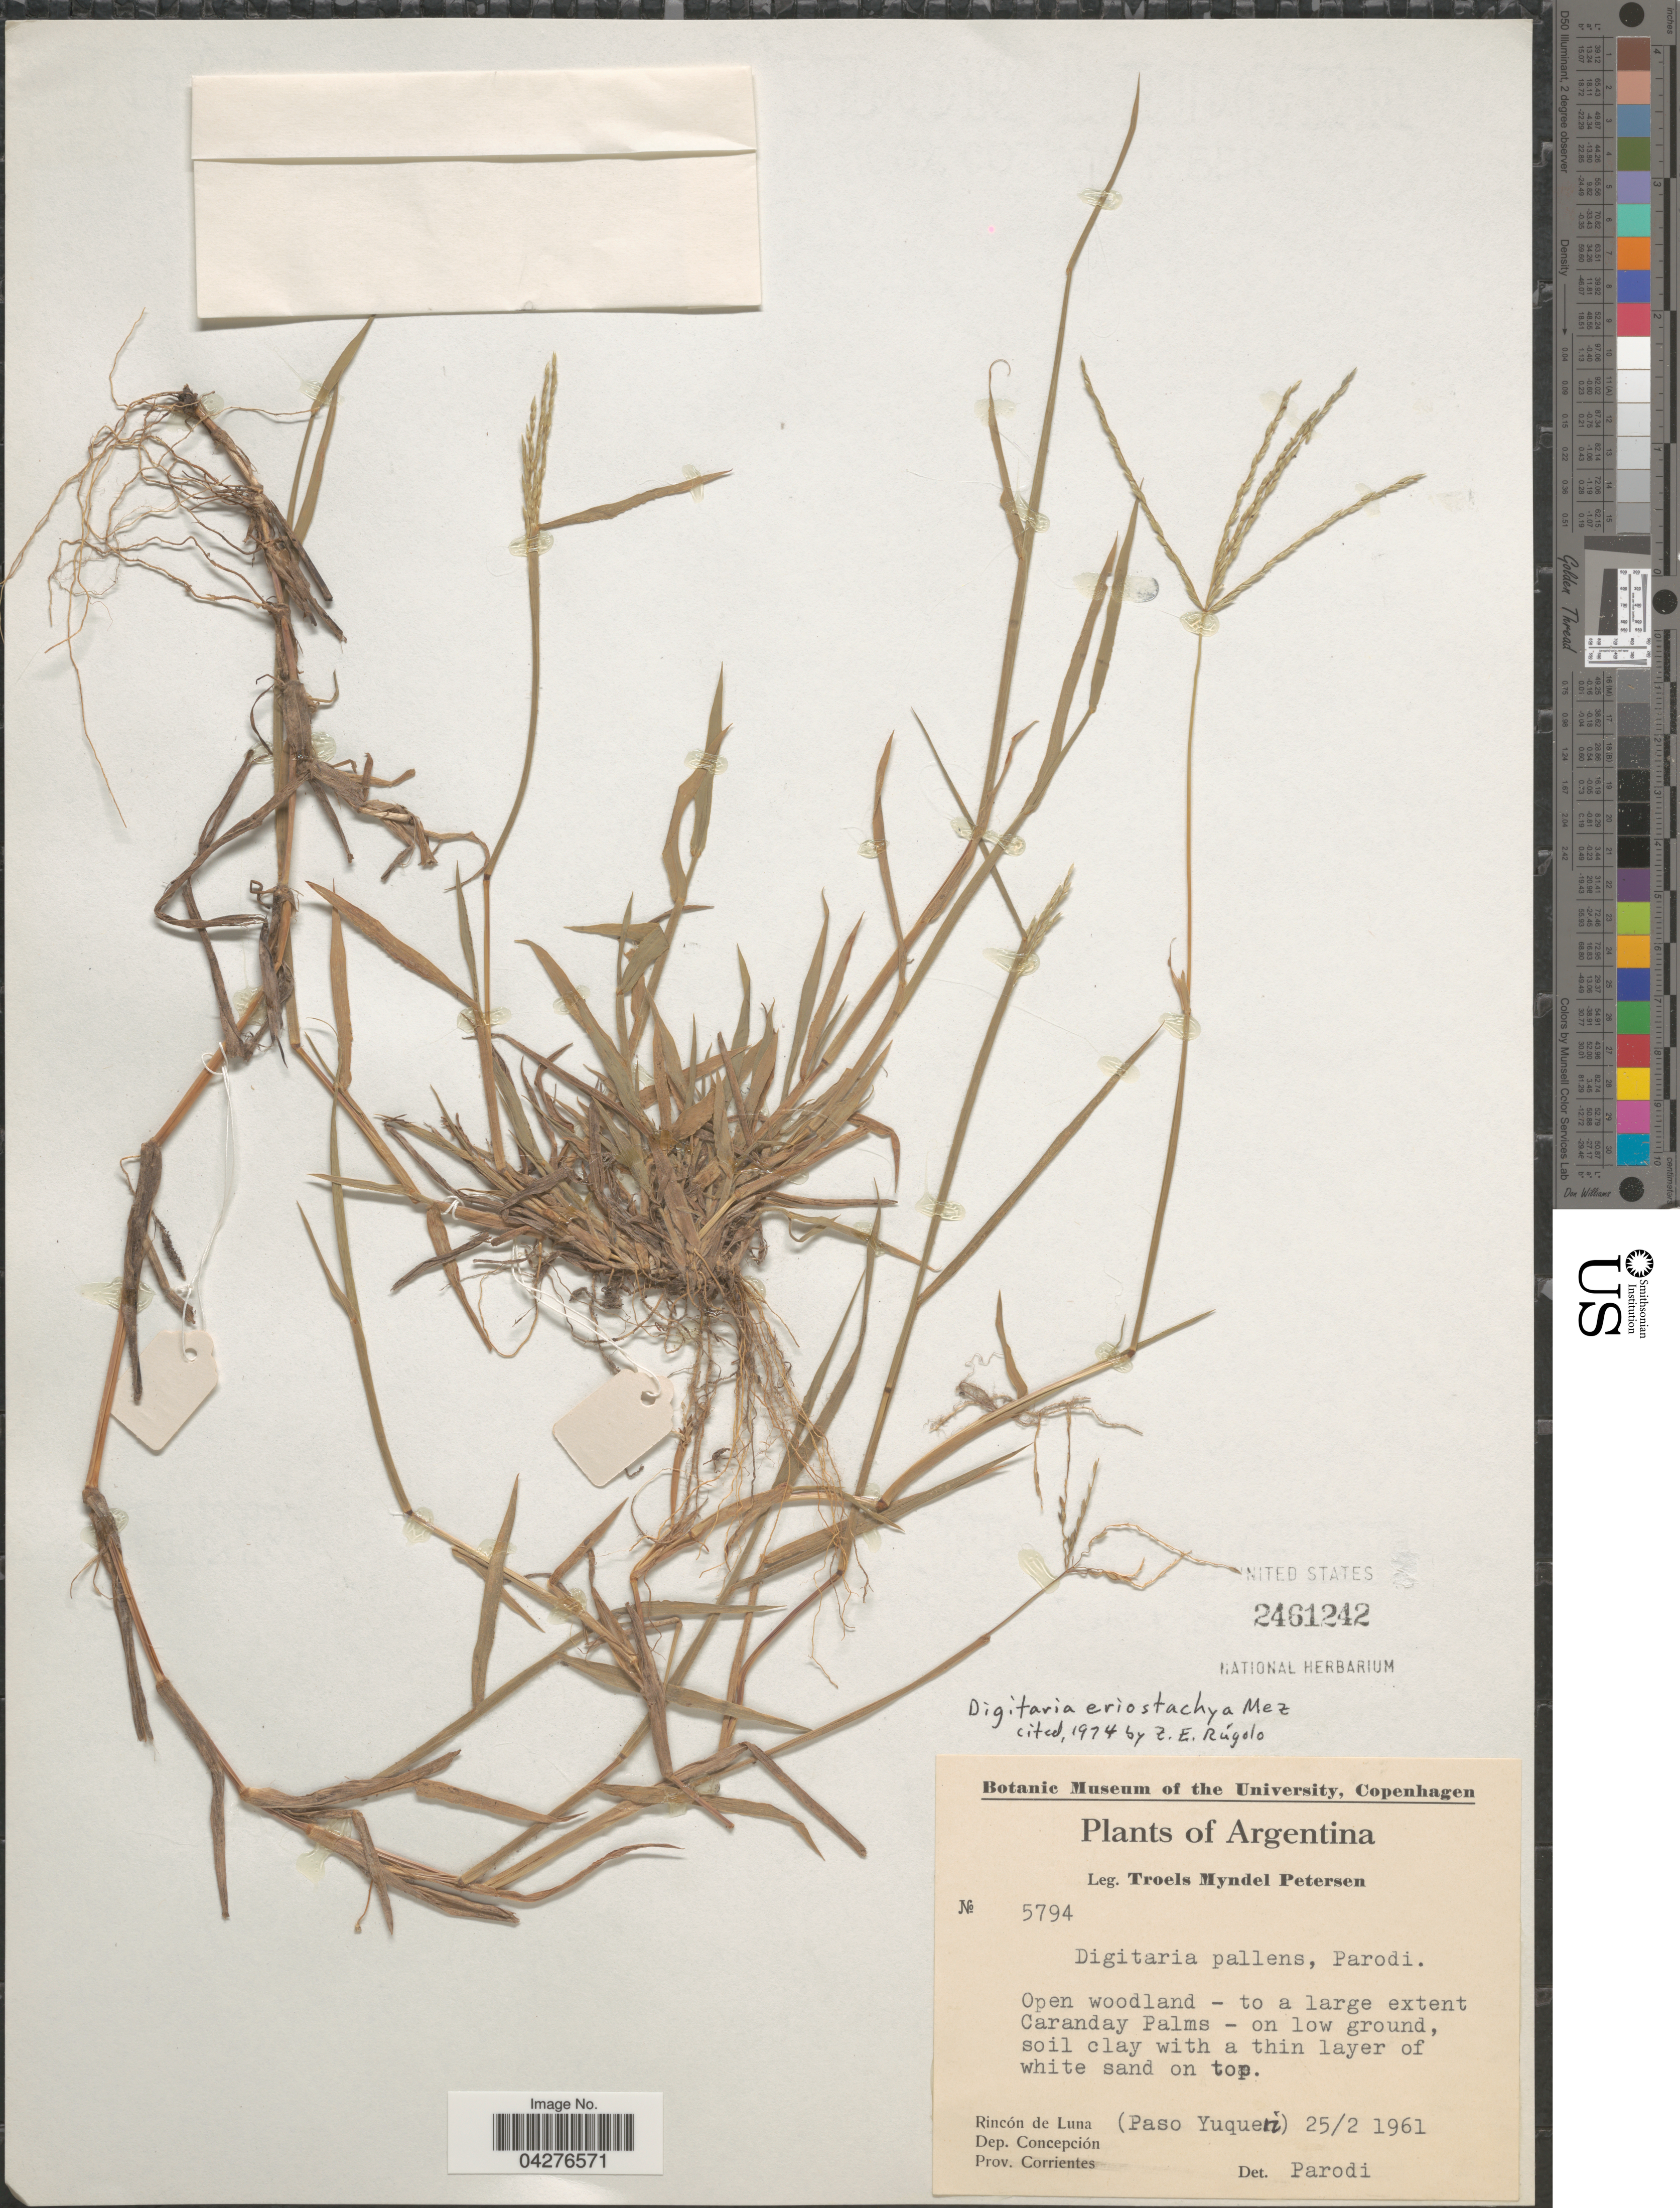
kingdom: Plantae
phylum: Tracheophyta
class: Liliopsida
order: Poales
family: Poaceae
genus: Digitaria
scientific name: Digitaria eriostachya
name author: Mez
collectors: T. M. Petersen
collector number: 5794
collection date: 1961-02-25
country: Argentina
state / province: Corrientes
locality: Rincón de Luna (Paso Yuqueri). Dep. Concepción.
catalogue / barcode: US 2461242